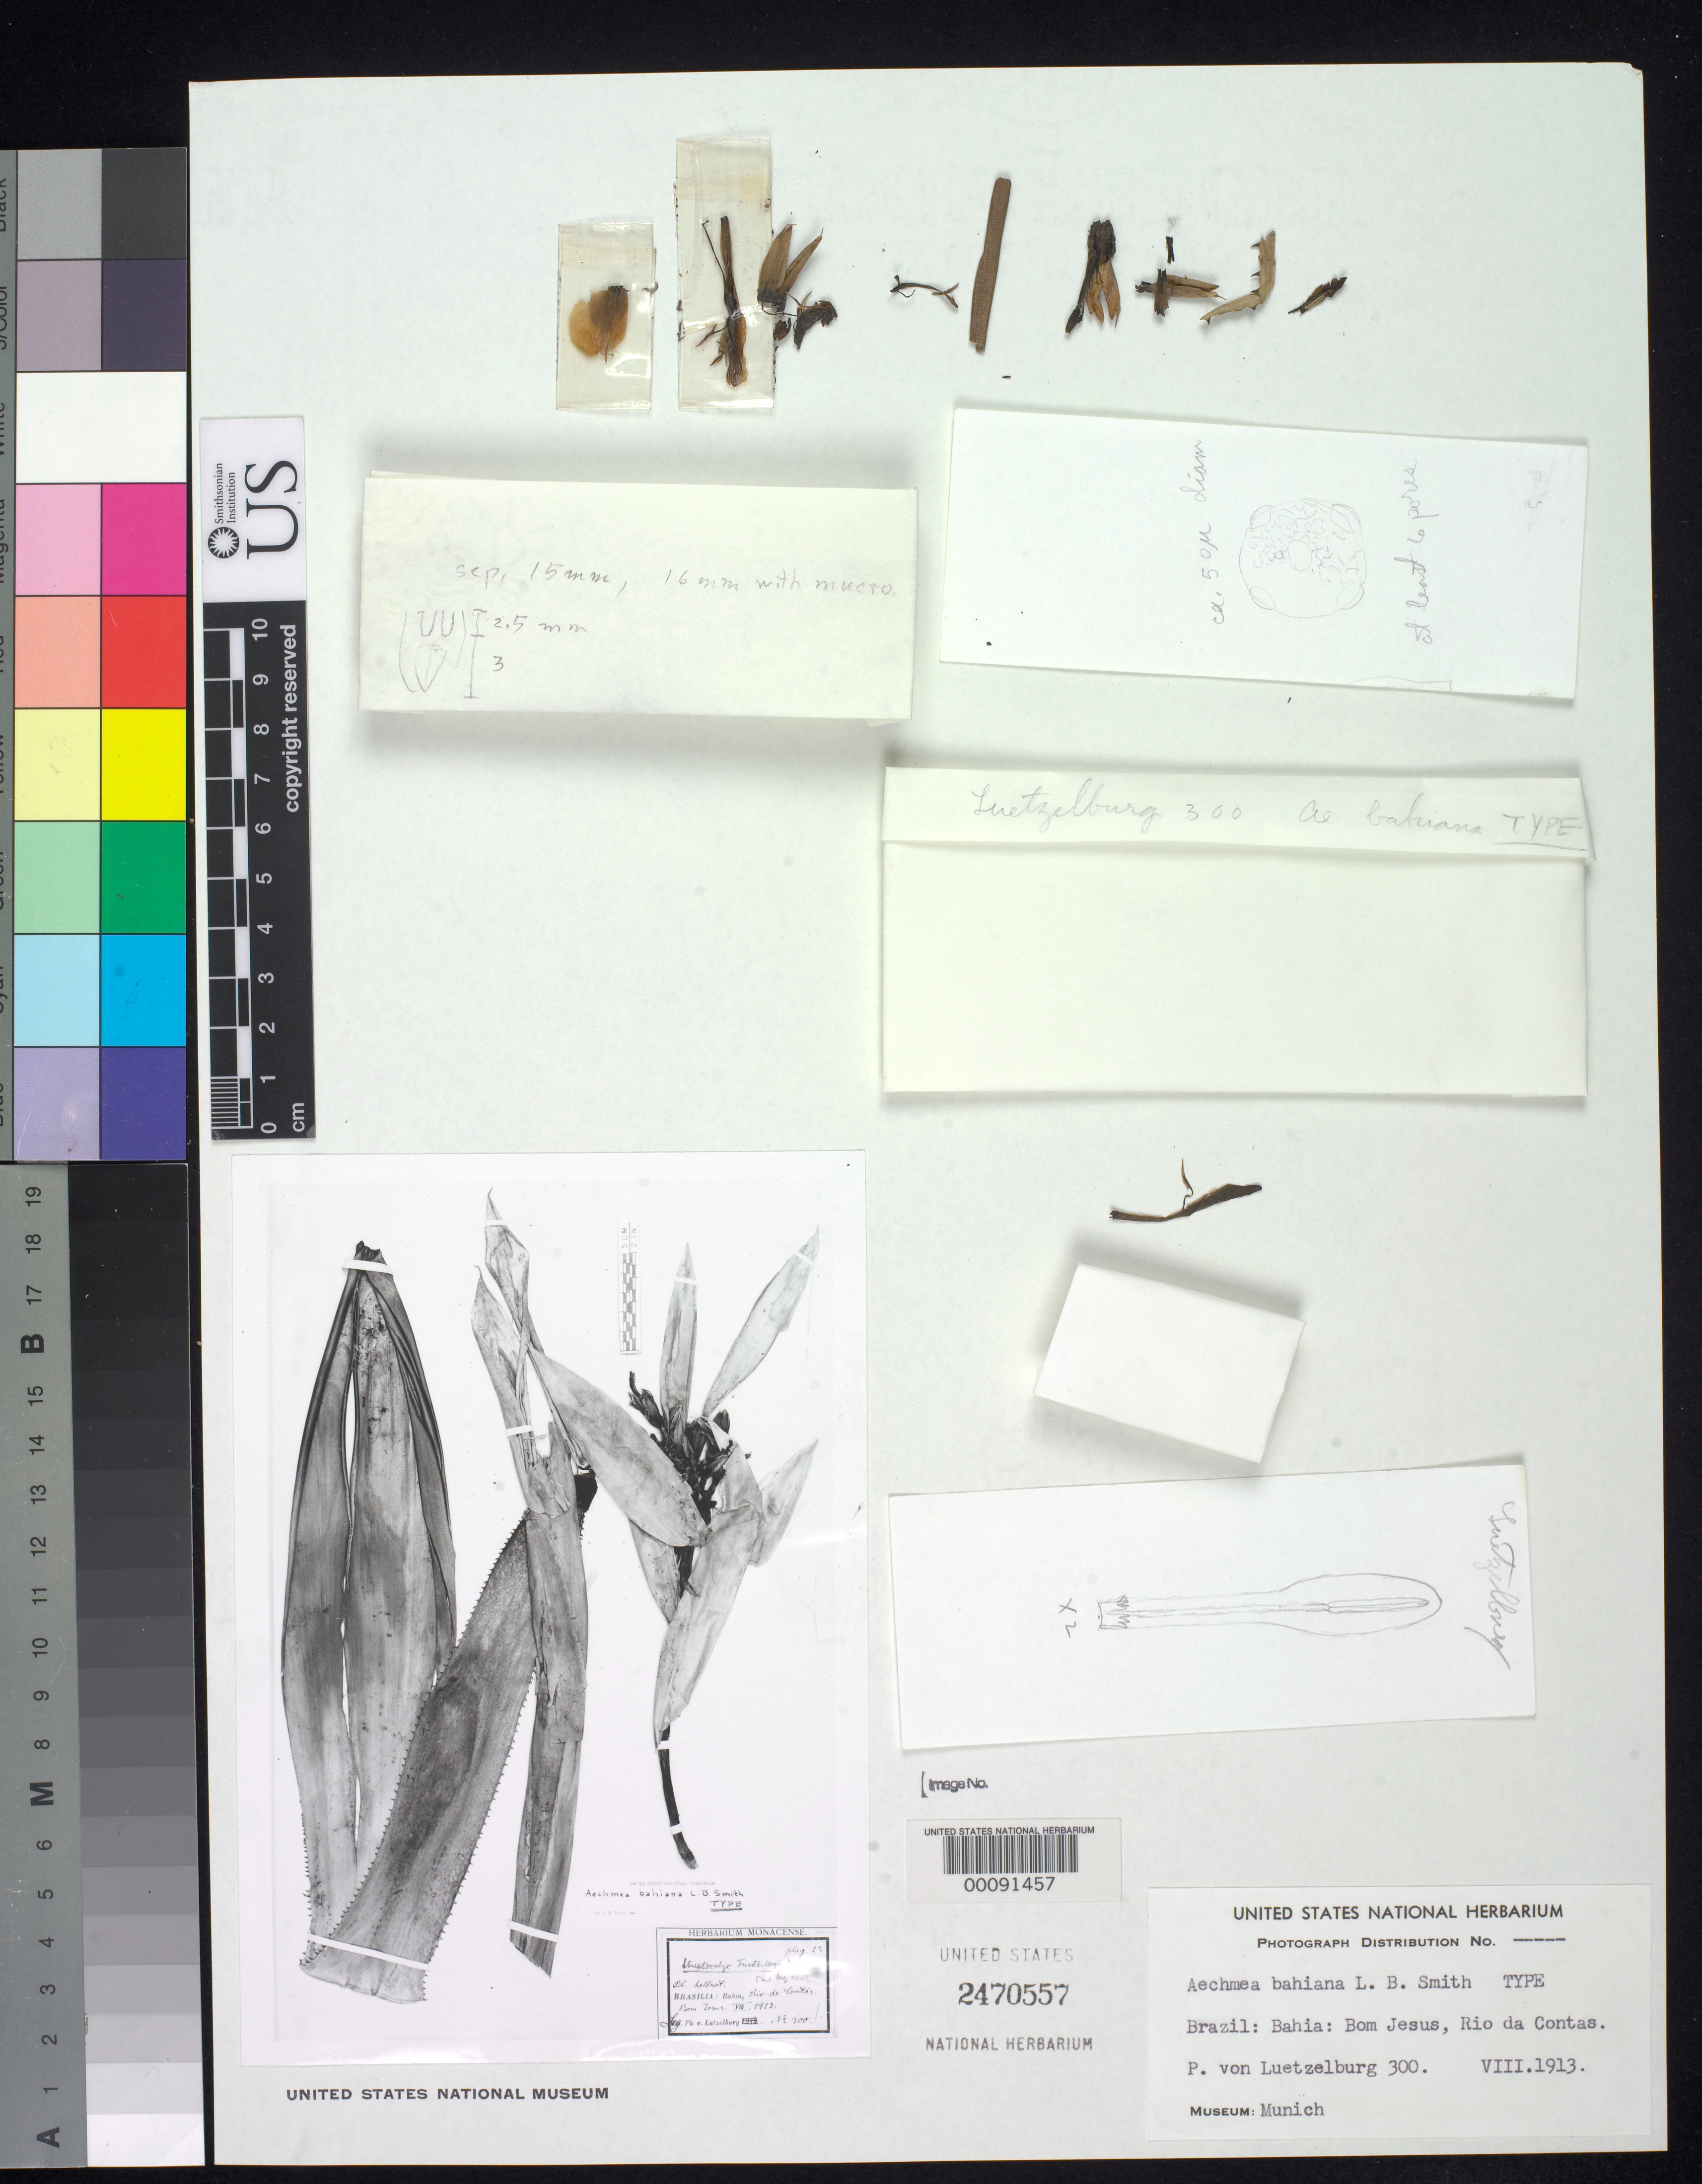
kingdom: Plantae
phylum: Tracheophyta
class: Liliopsida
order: Poales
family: Bromeliaceae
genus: Aechmea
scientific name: Aechmea bahiana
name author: L.B. Sm.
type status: Type Fragment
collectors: P. von Luetzelburg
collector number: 300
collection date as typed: Aug 1913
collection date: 1913-08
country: Brazil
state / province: Bahia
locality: Rio de Contas.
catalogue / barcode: US 2470557